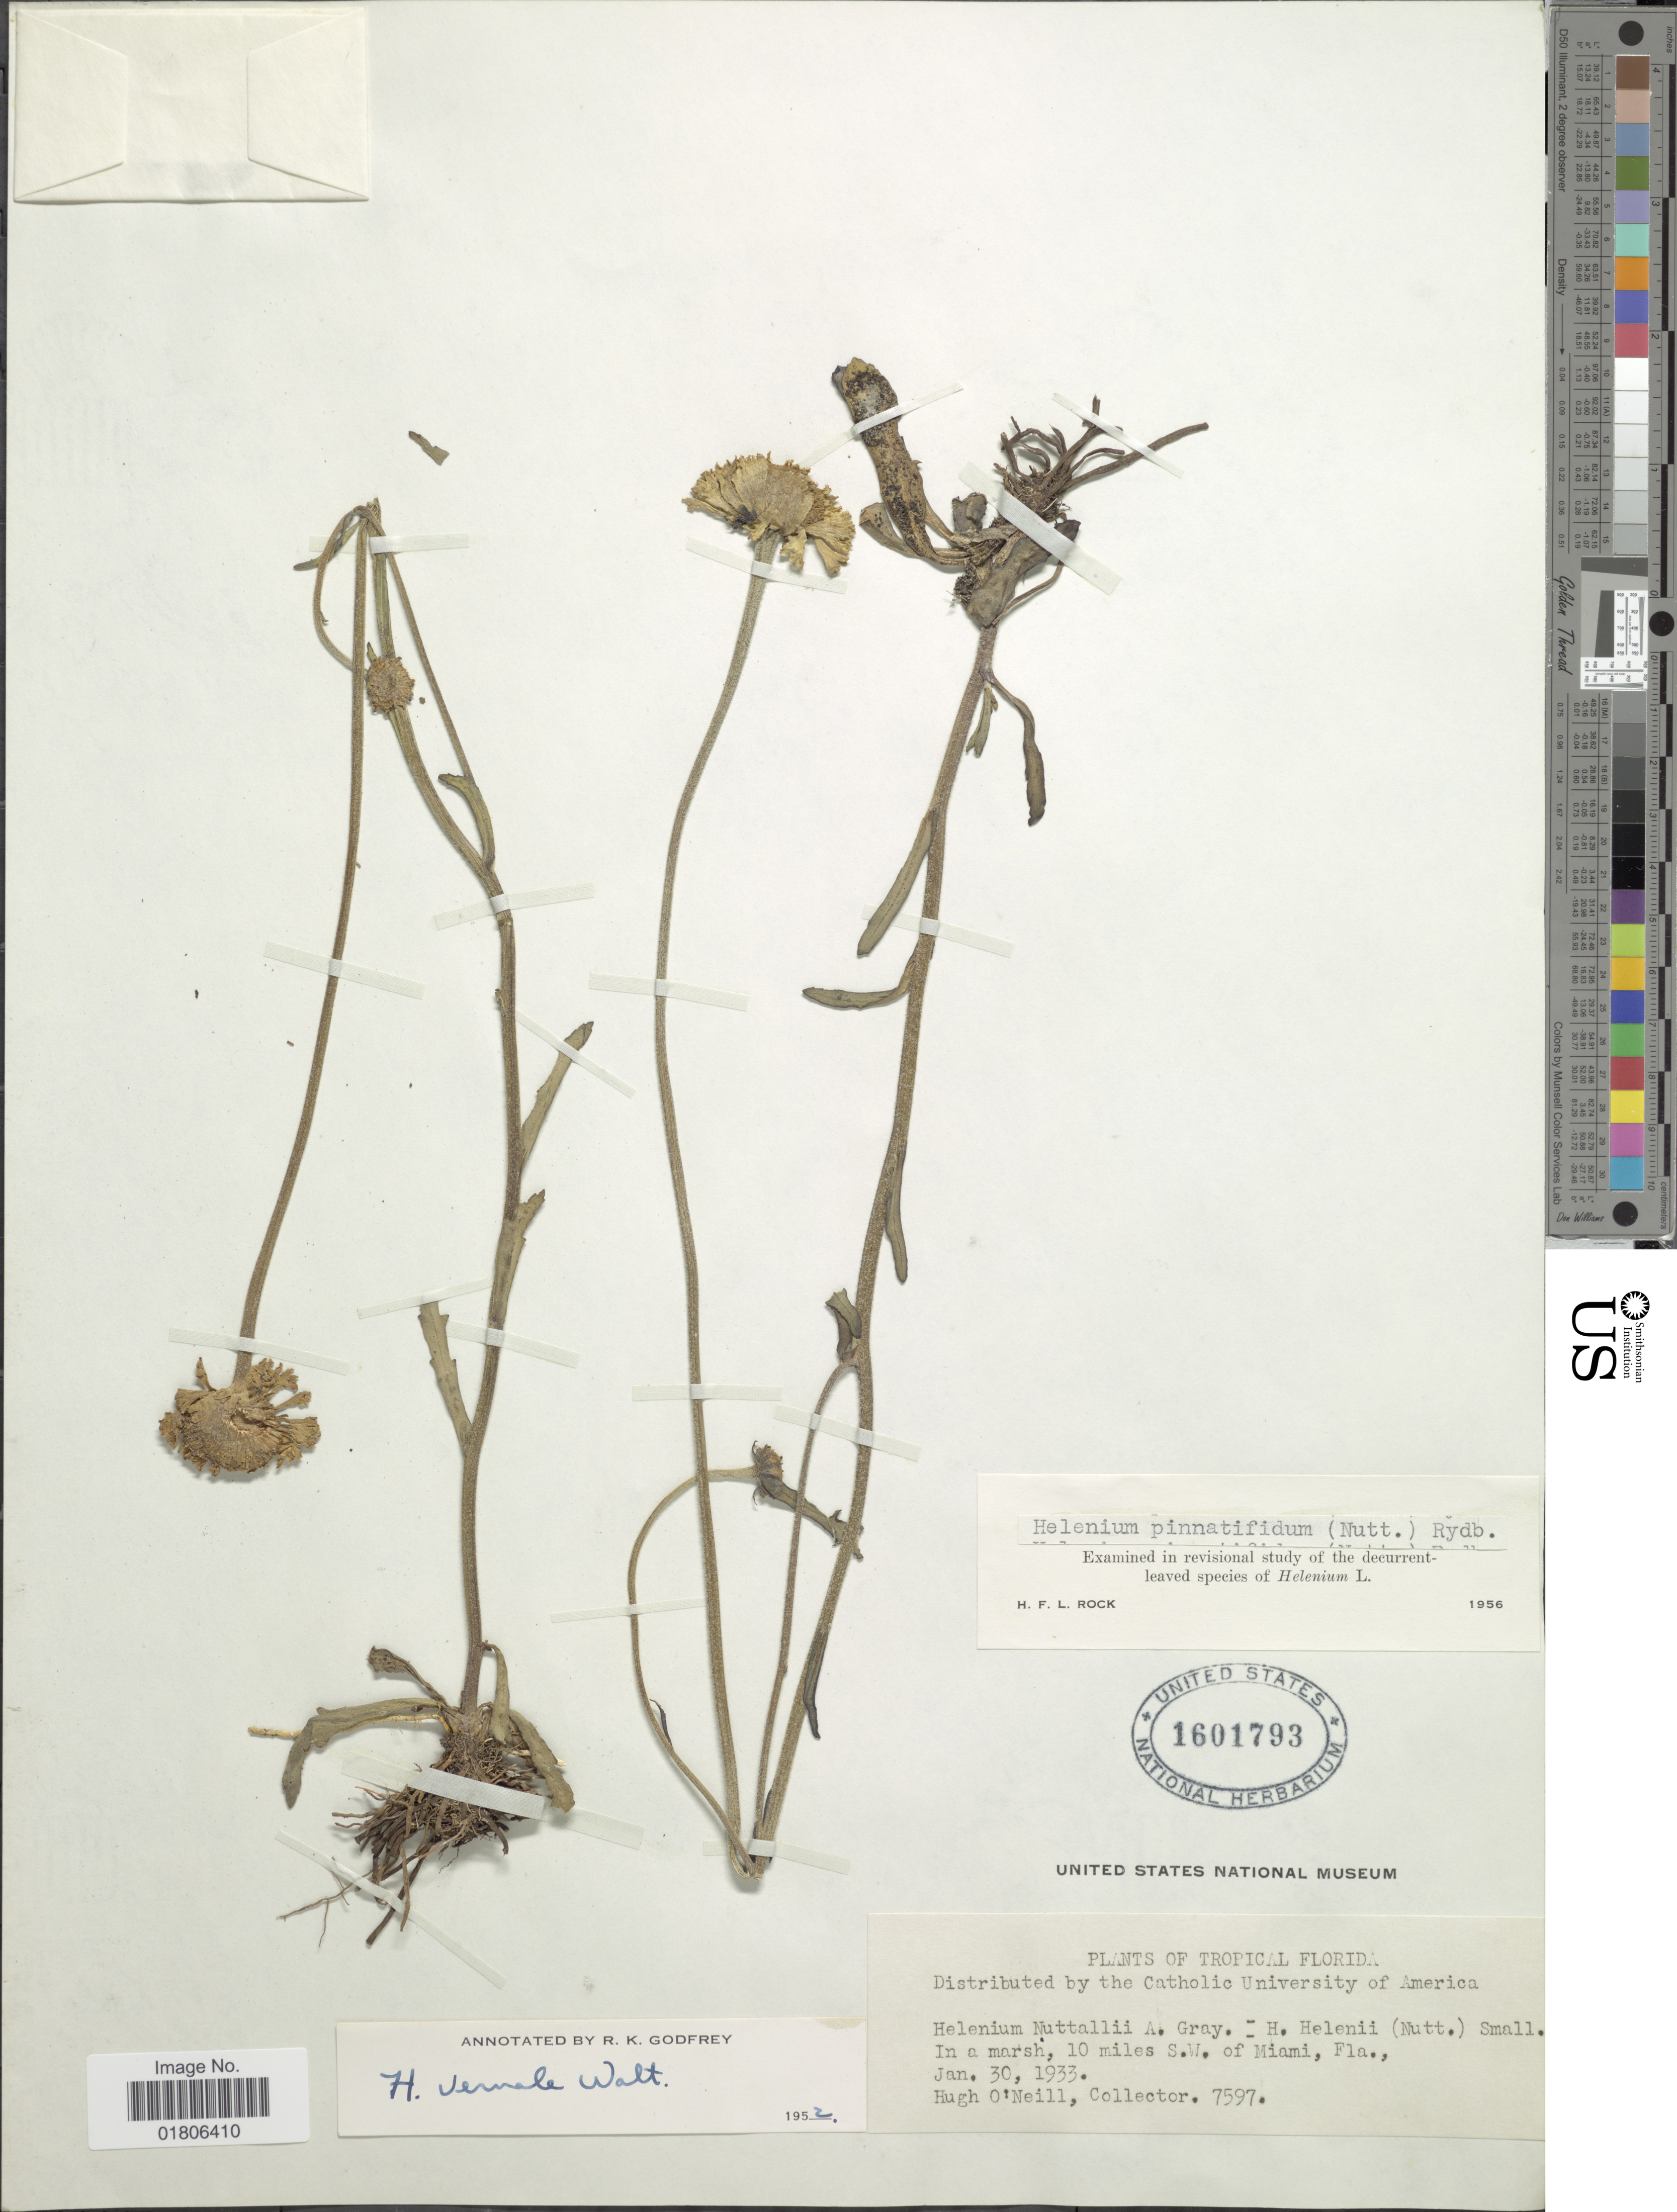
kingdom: Plantae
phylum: Tracheophyta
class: Magnoliopsida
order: Asterales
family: Asteraceae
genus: Helenium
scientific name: Helenium pinnatifidum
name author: (Schwein. ex Nutt.) Rydb.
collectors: H. T. O' Neill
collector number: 7597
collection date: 1933-01-30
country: United States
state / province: Florida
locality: Tropical Florida, In a marsh, 10 miles S.W. of Miami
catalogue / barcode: US 1601793